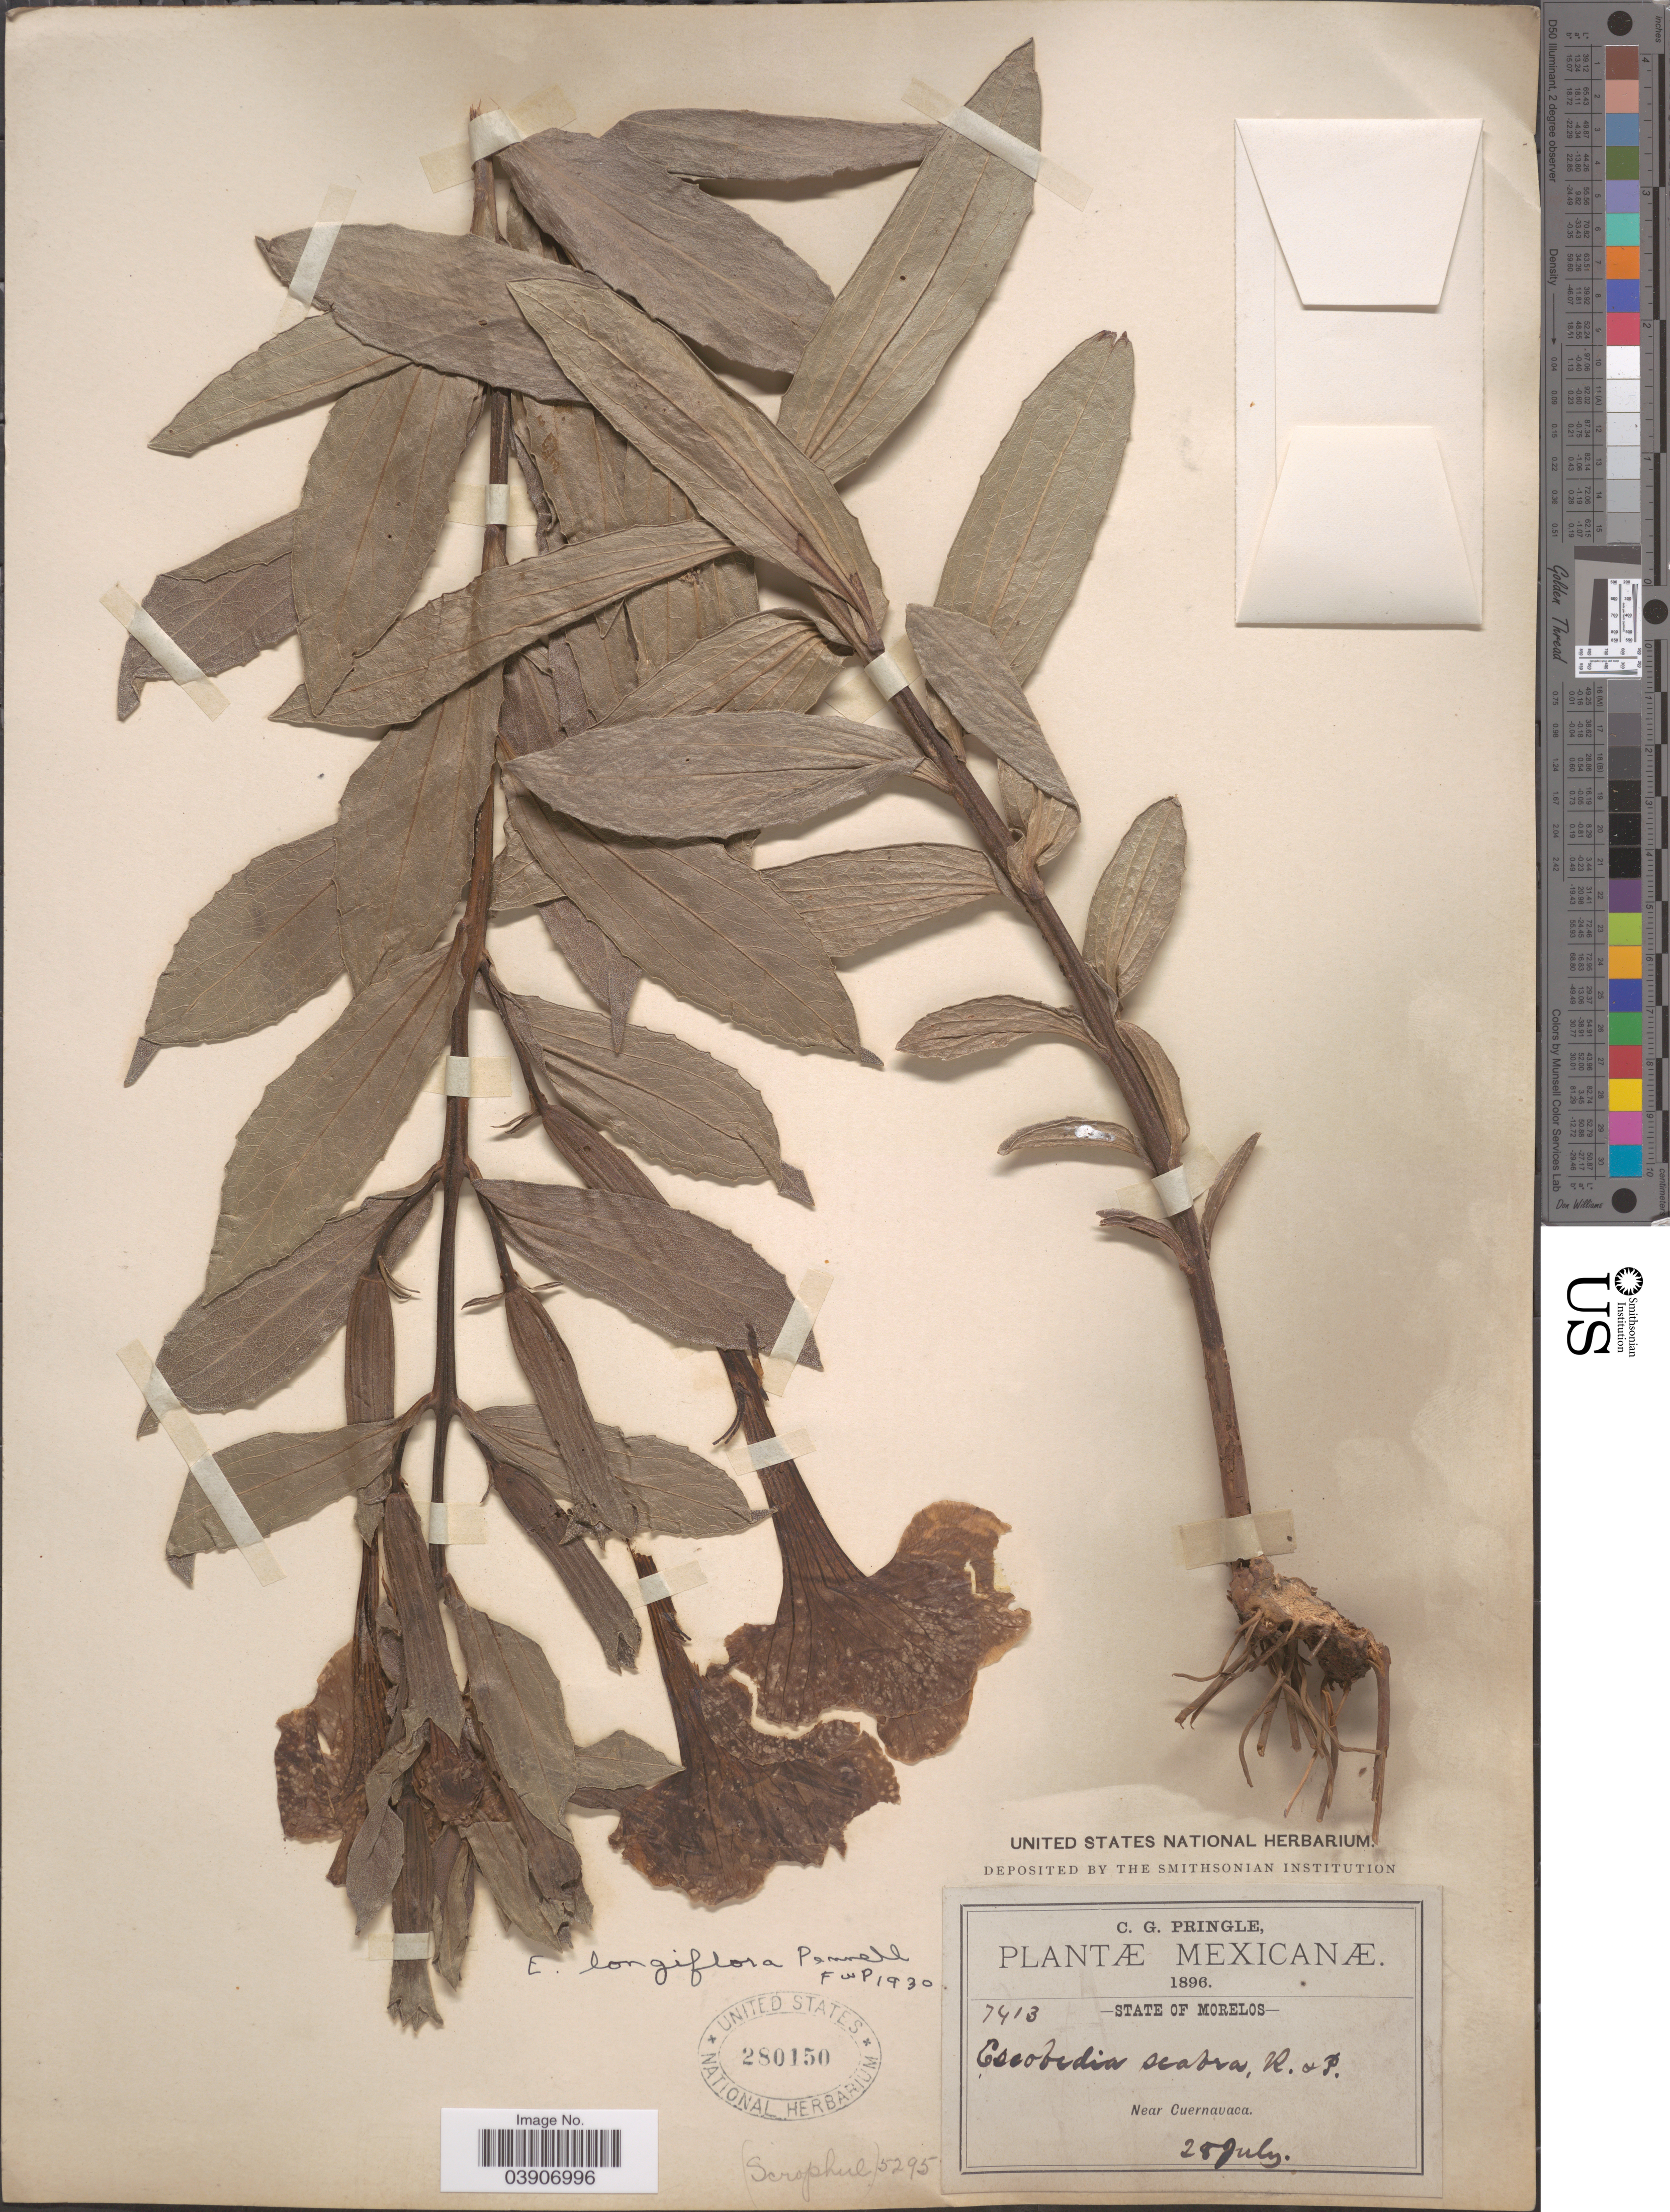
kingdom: Plantae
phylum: Tracheophyta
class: Magnoliopsida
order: Lamiales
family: Orobanchaceae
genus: Escobedia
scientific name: Escobedia longiflora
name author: Pennell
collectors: C. G. Pringle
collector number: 7413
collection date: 1896-07-28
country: Mexico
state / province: Morelos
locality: Near Cuernavaca.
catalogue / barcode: US 280150